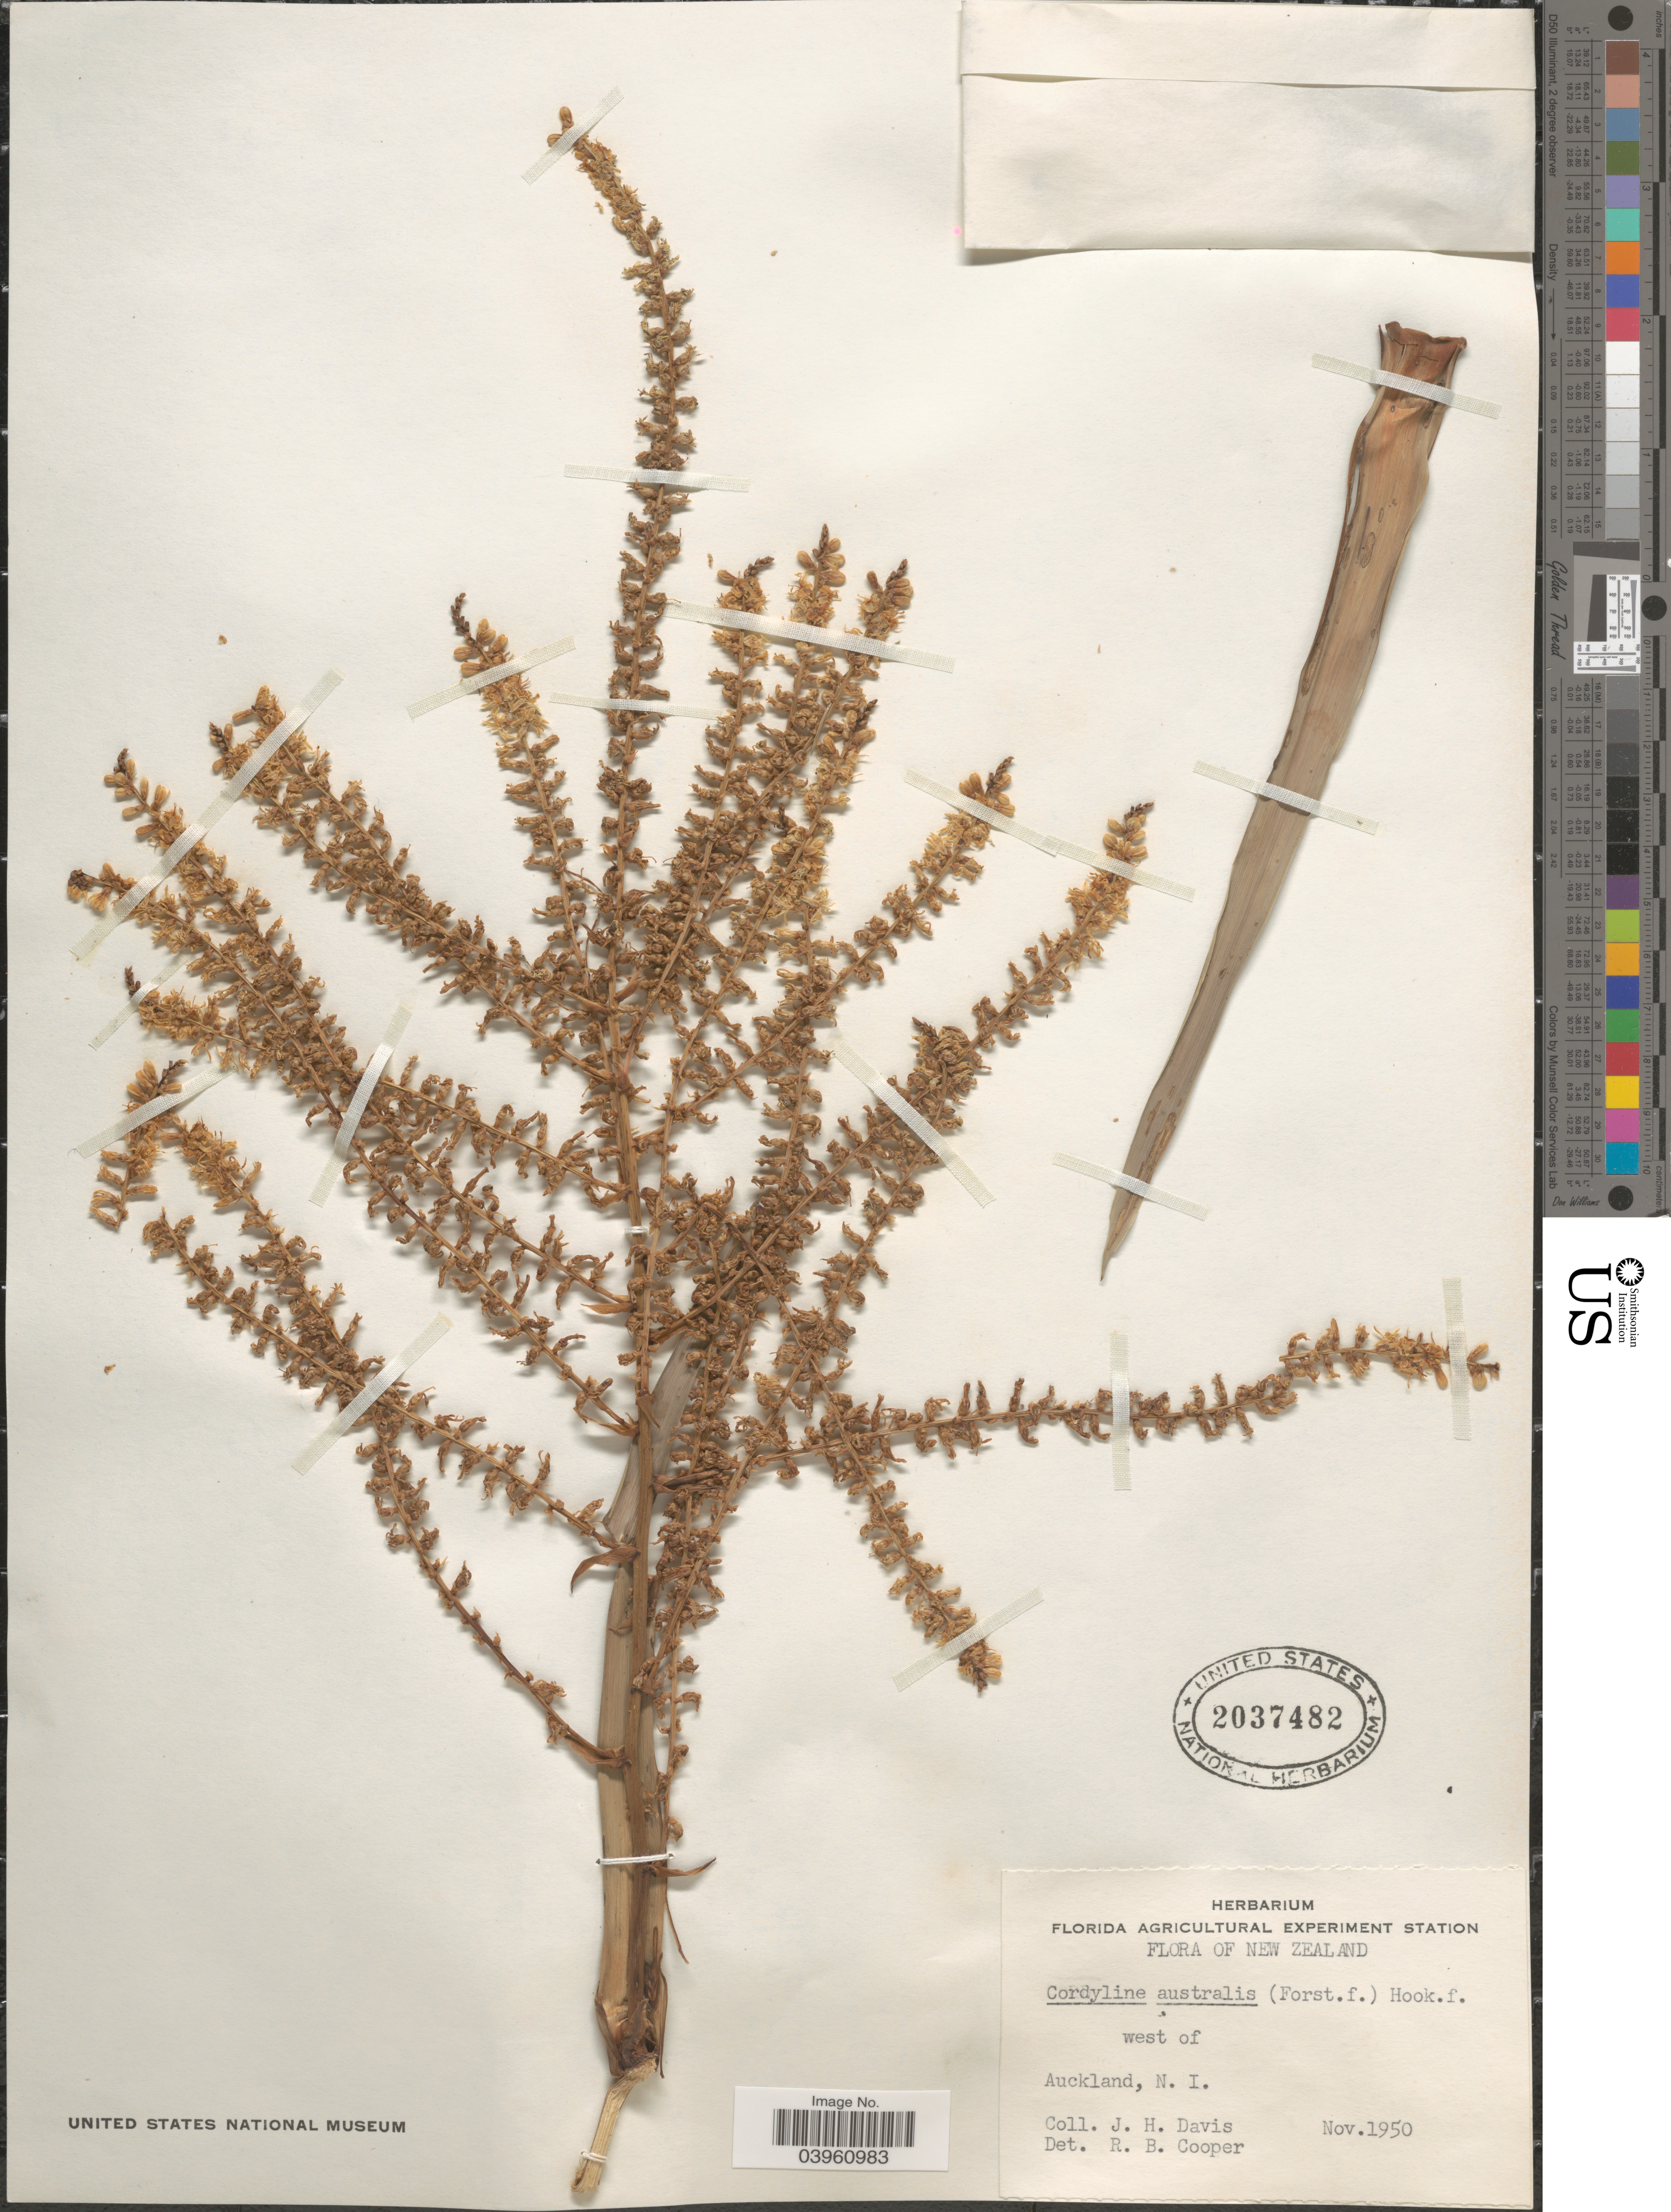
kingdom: Plantae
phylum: Tracheophyta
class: Liliopsida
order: Asparagales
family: Asparagaceae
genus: Cordyline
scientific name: Cordyline australis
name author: Hook. f.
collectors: J. Davis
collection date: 1950-11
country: New Zealand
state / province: Auckland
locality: West of Auckland, N. I.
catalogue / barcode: US 2037482